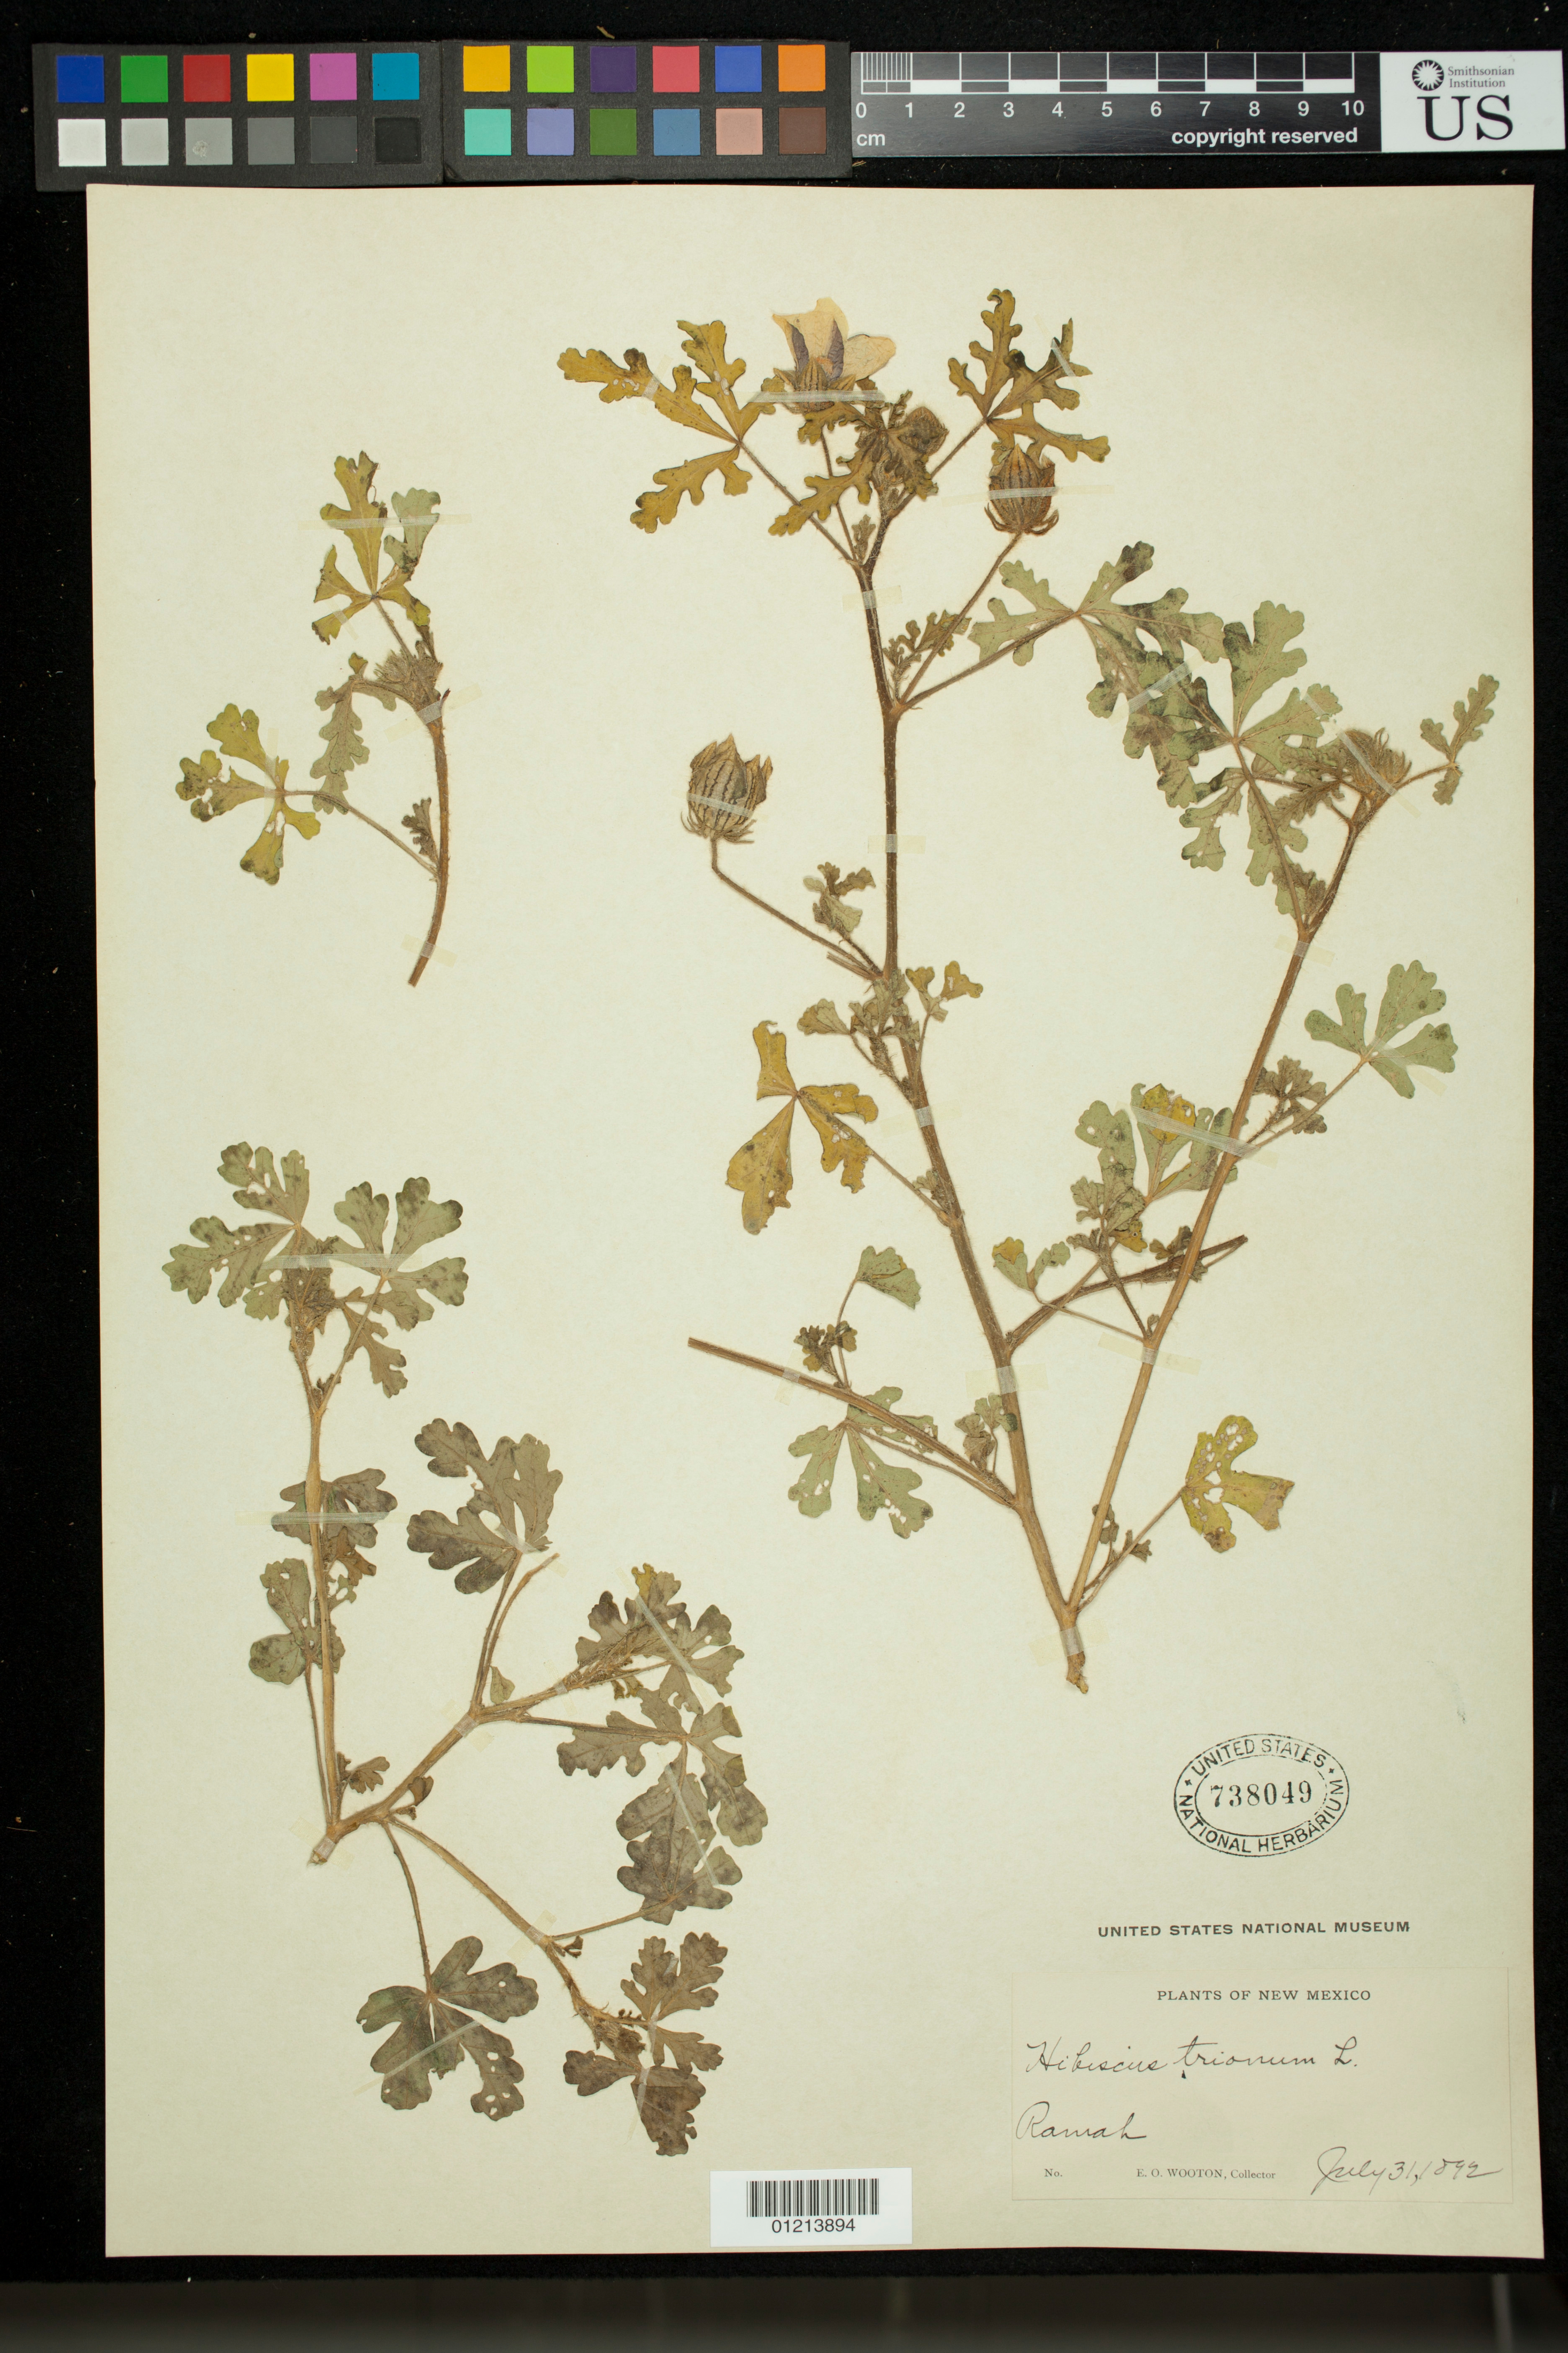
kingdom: Plantae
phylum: Tracheophyta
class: Magnoliopsida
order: Malvales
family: Malvaceae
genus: Hibiscus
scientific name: Hibiscus trionum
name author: L.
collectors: E. O. Wooton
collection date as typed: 31 Jul 1892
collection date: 1892-07-31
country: United States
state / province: New Mexico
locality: Ramah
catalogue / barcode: US 738049